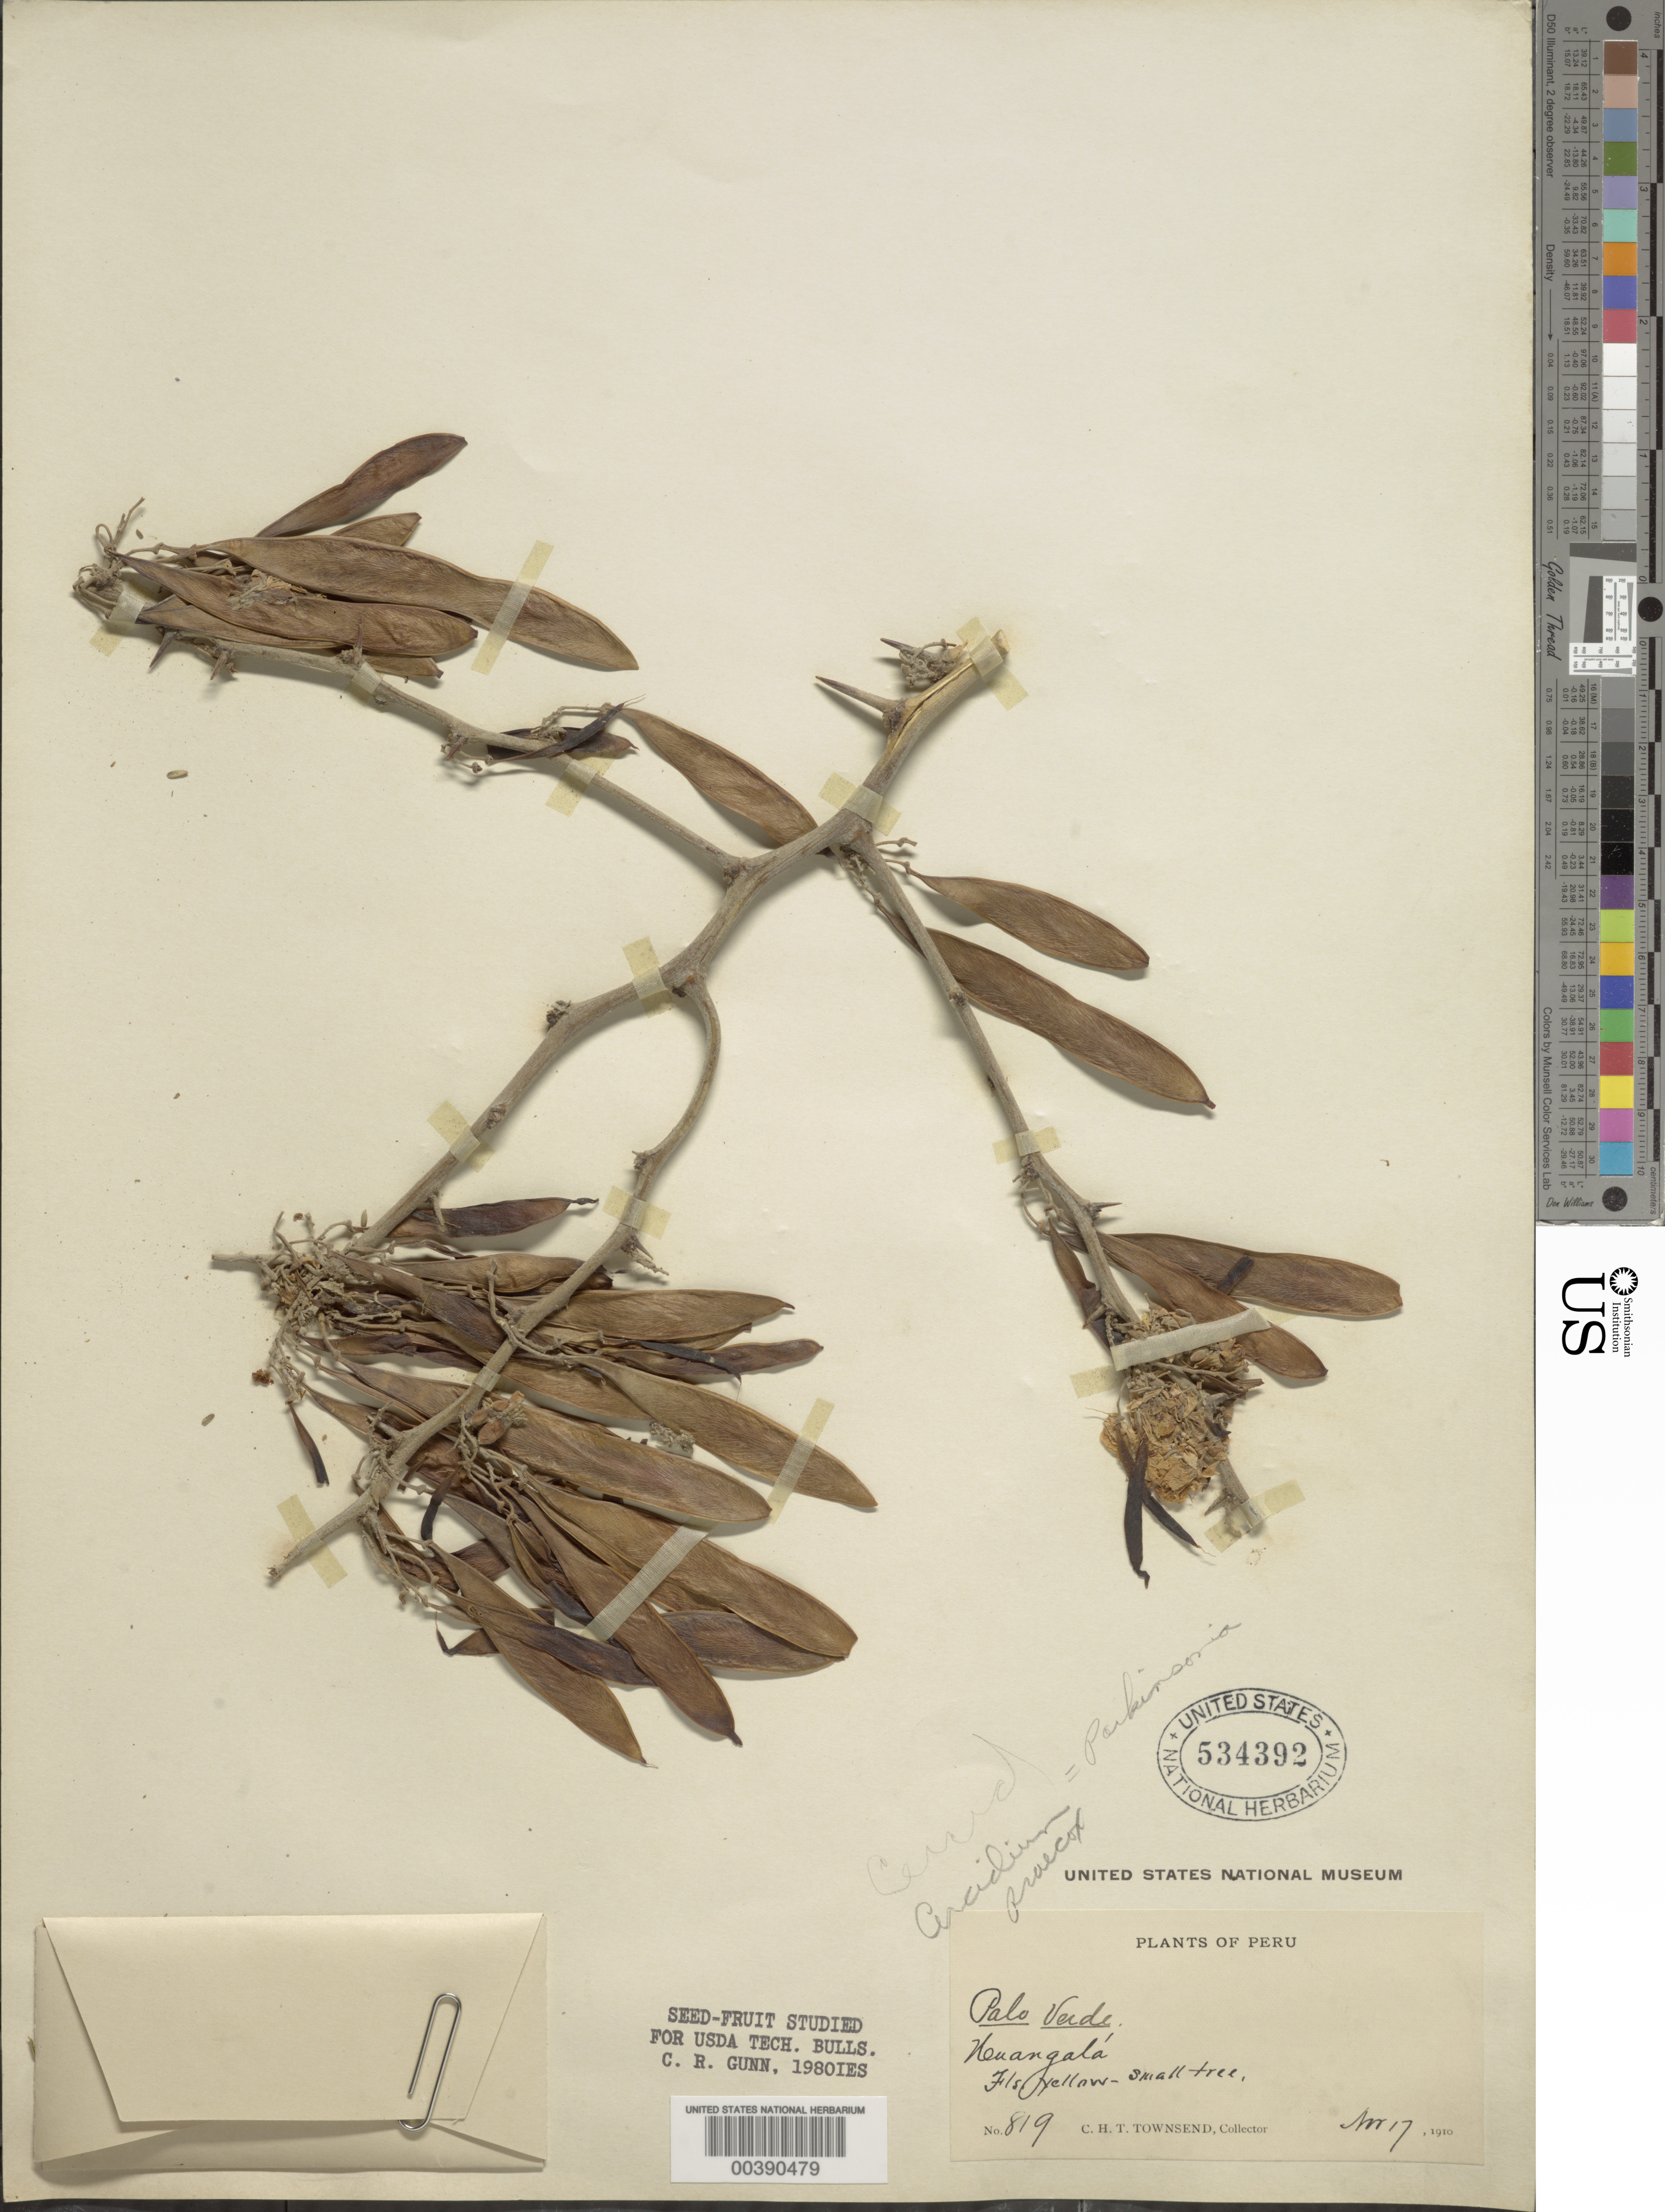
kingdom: Plantae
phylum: Tracheophyta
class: Magnoliopsida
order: Fabales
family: Fabaceae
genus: Parkinsonia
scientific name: Parkinsonia aculeata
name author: L.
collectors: C. H. T. Townsend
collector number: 819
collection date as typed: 17 Nov 1910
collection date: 1910-11-17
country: Peru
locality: Neuangala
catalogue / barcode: US 534392